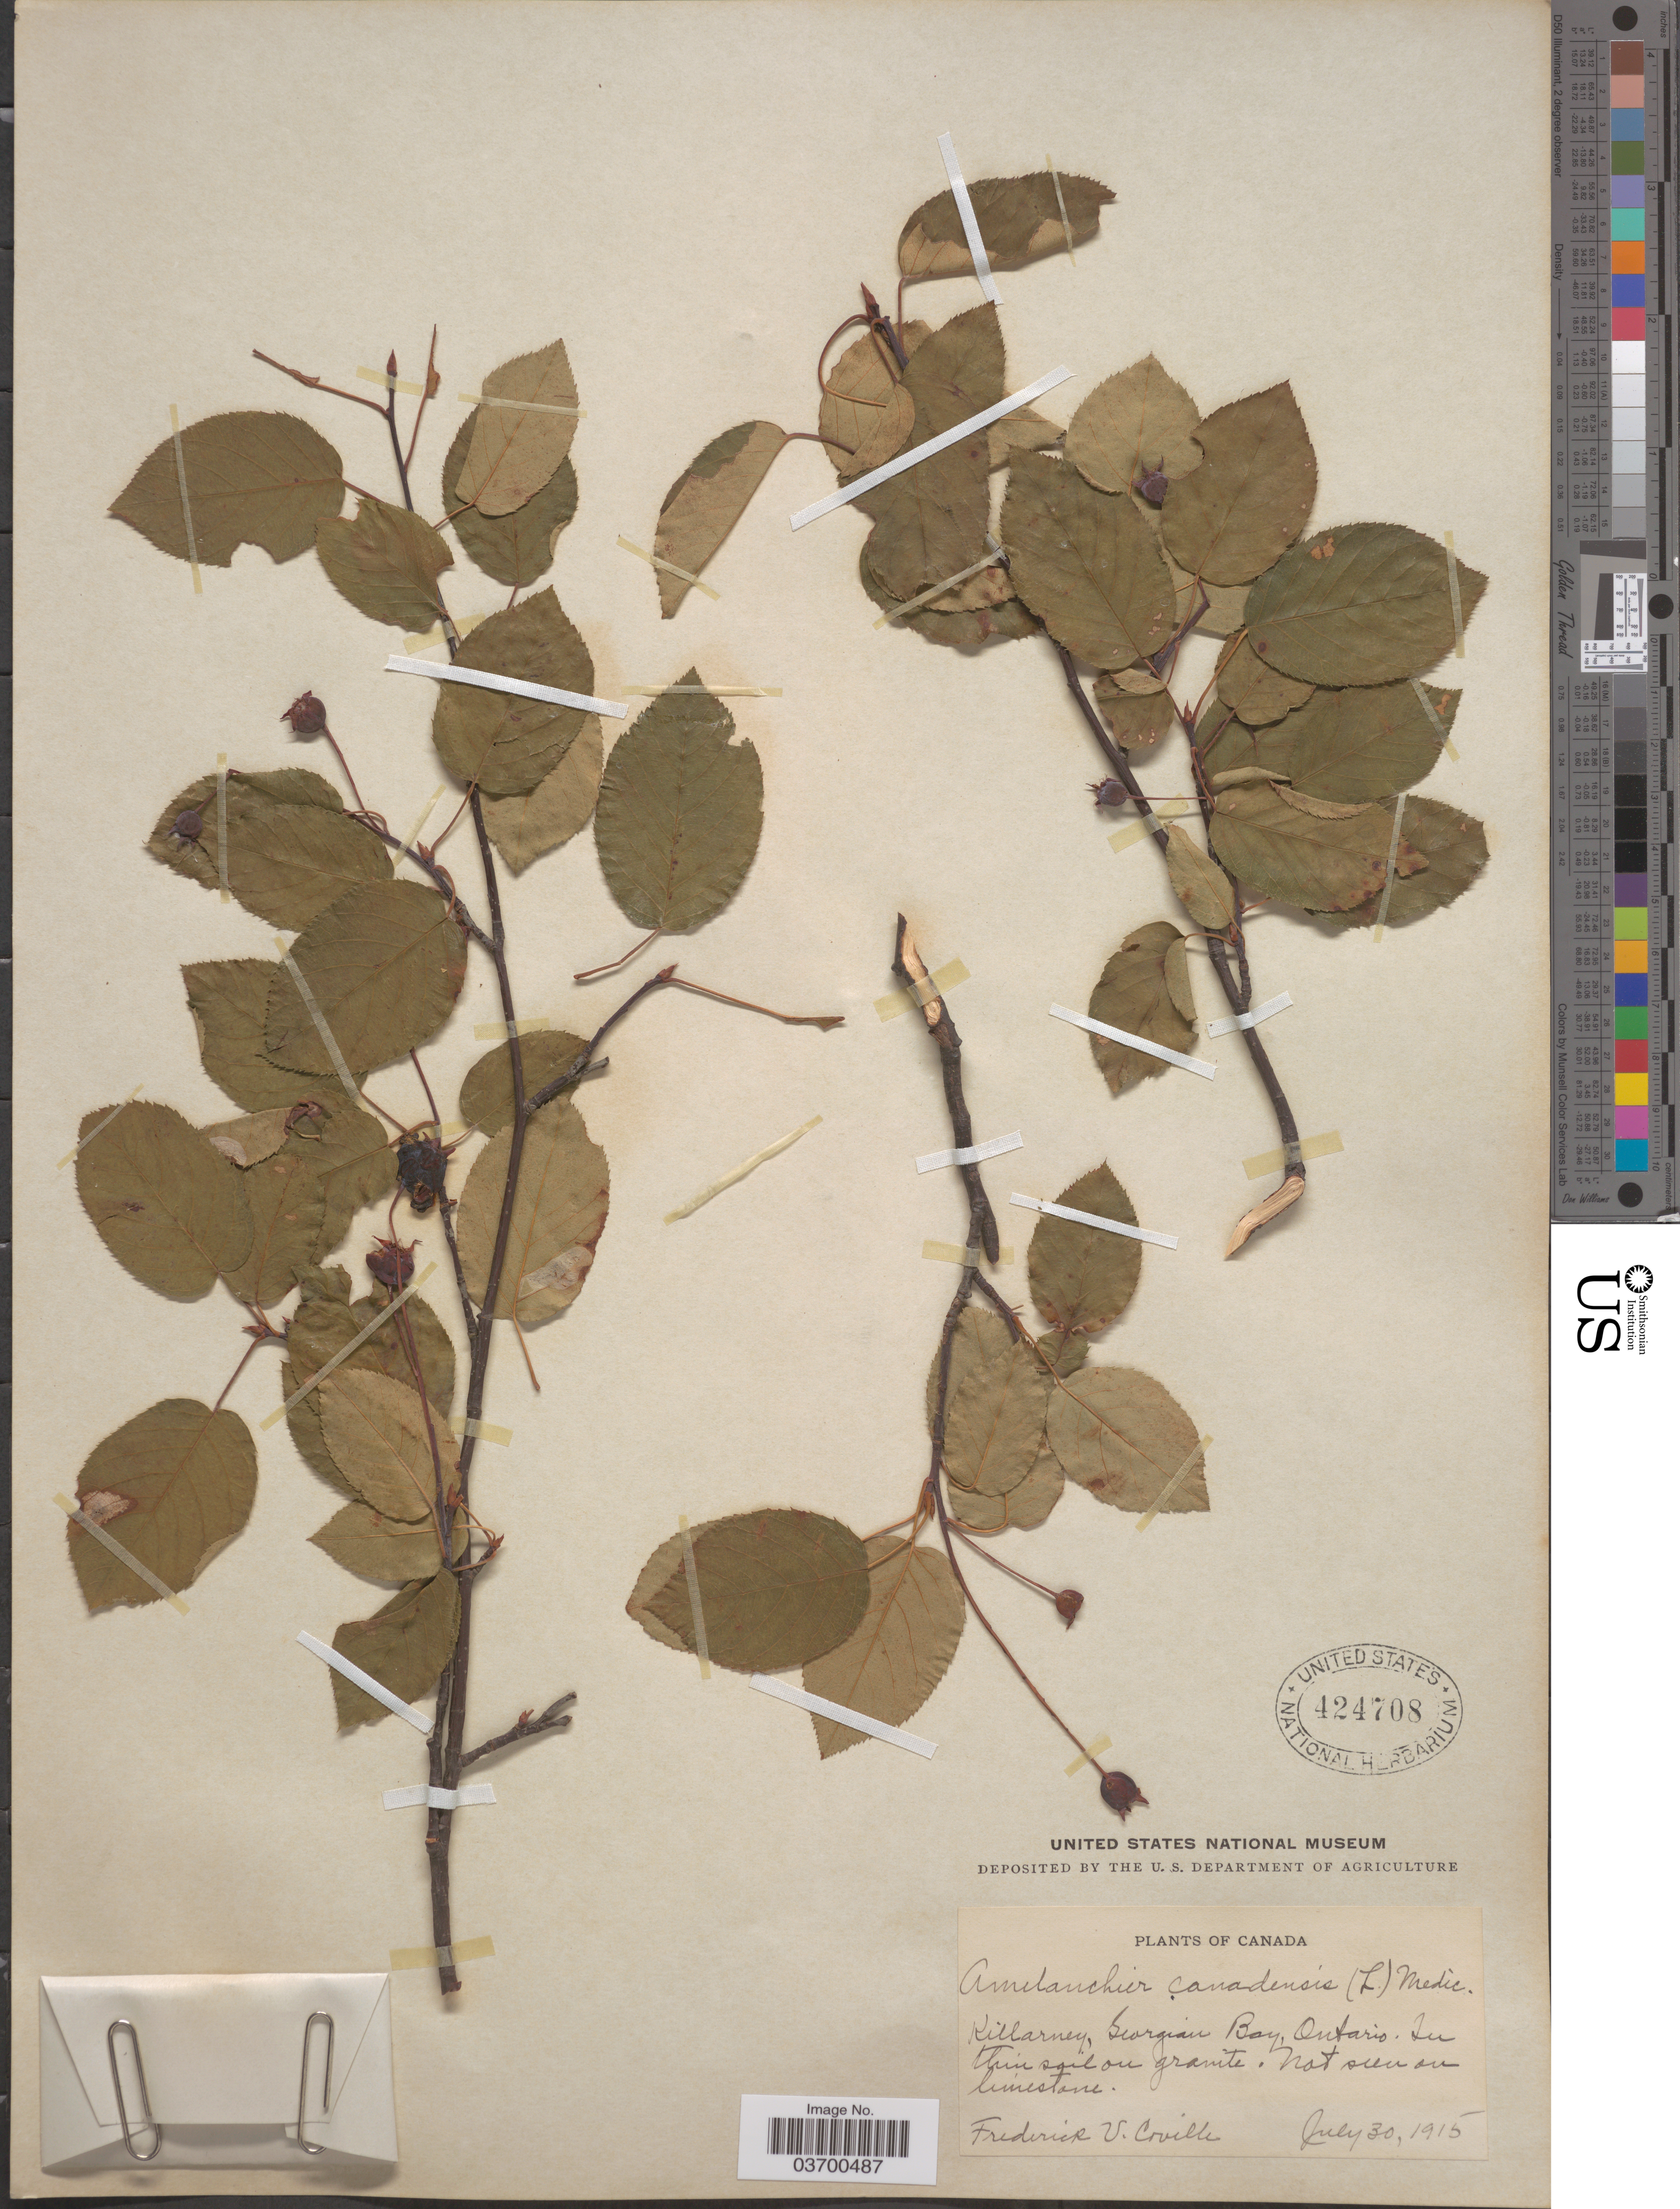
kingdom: Plantae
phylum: Tracheophyta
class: Magnoliopsida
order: Rosales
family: Rosaceae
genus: Amelanchier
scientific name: Amelanchier canadensis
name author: (L.) Medic.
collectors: F. V. Coville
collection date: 1915-07-30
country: Canada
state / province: Ontario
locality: Killarney, Georgian Bay.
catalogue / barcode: US 424708